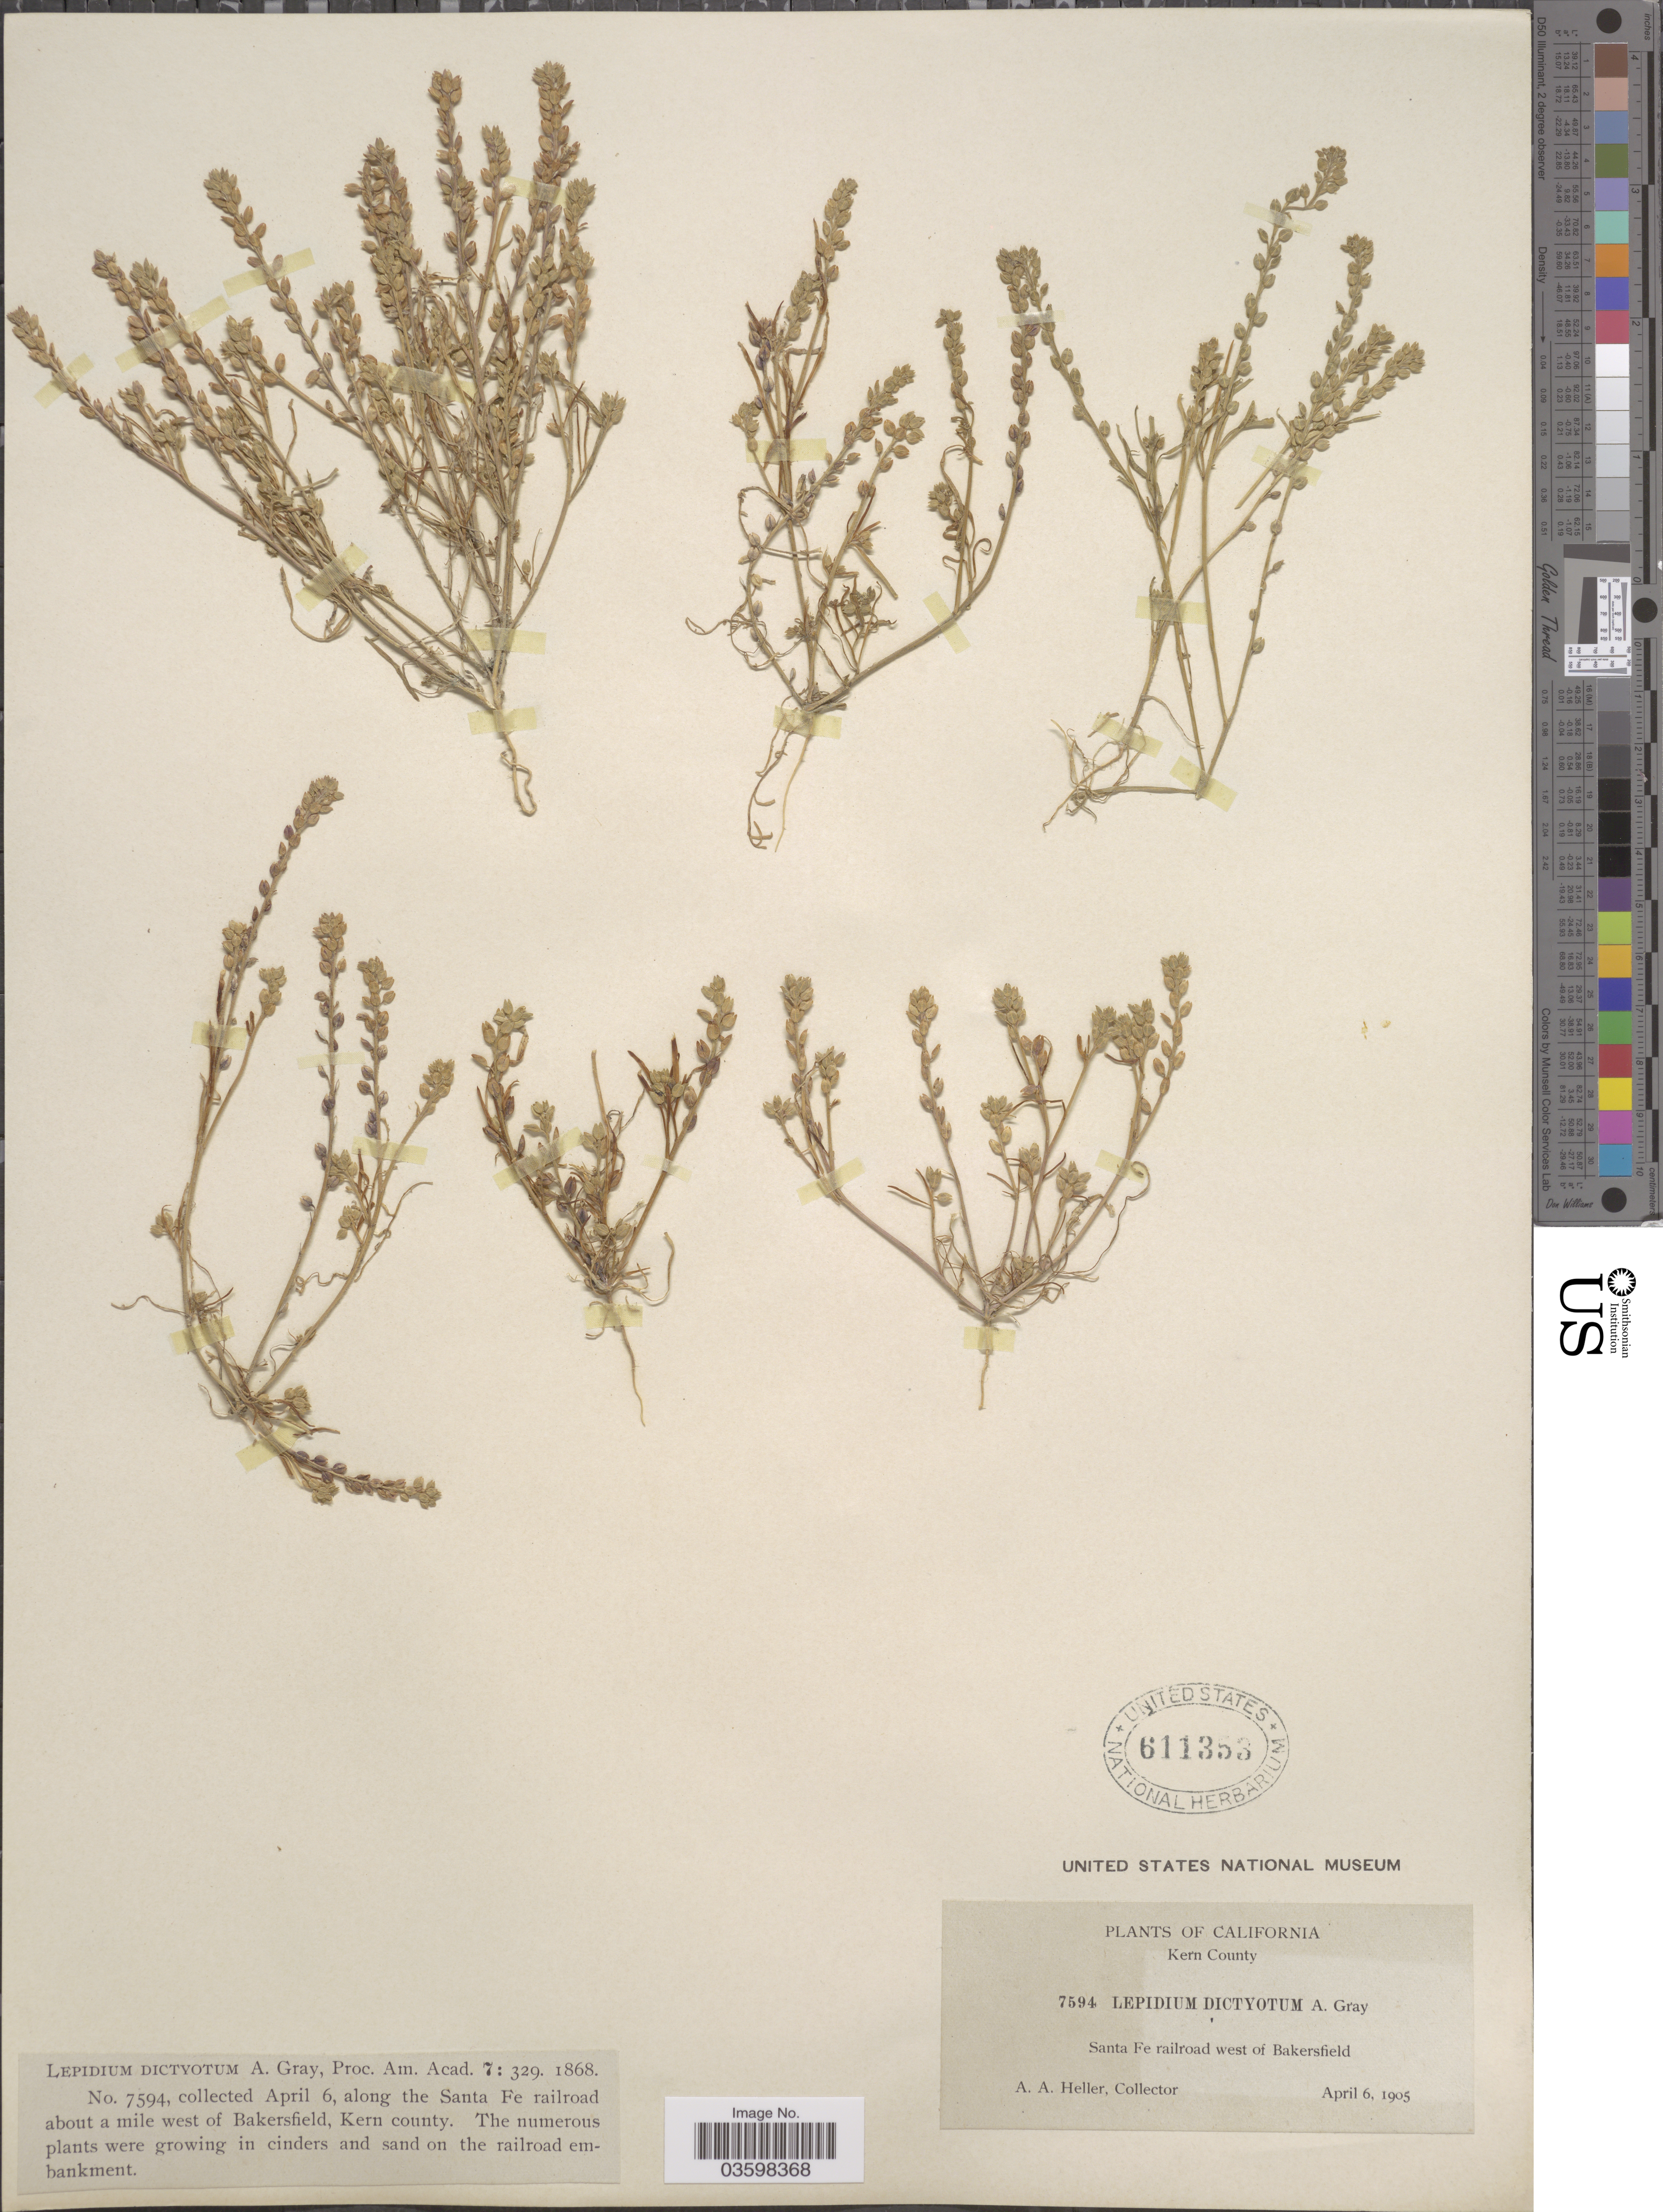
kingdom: Plantae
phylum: Tracheophyta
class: Magnoliopsida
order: Brassicales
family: Brassicaceae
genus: Lepidium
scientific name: Lepidium dictyotum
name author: A. Gray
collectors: A. A. Heller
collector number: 7594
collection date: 1905-04-06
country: United States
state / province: California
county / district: Kern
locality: Kern County. Santa Fe railroad west of Bakersfield.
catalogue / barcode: US 611353